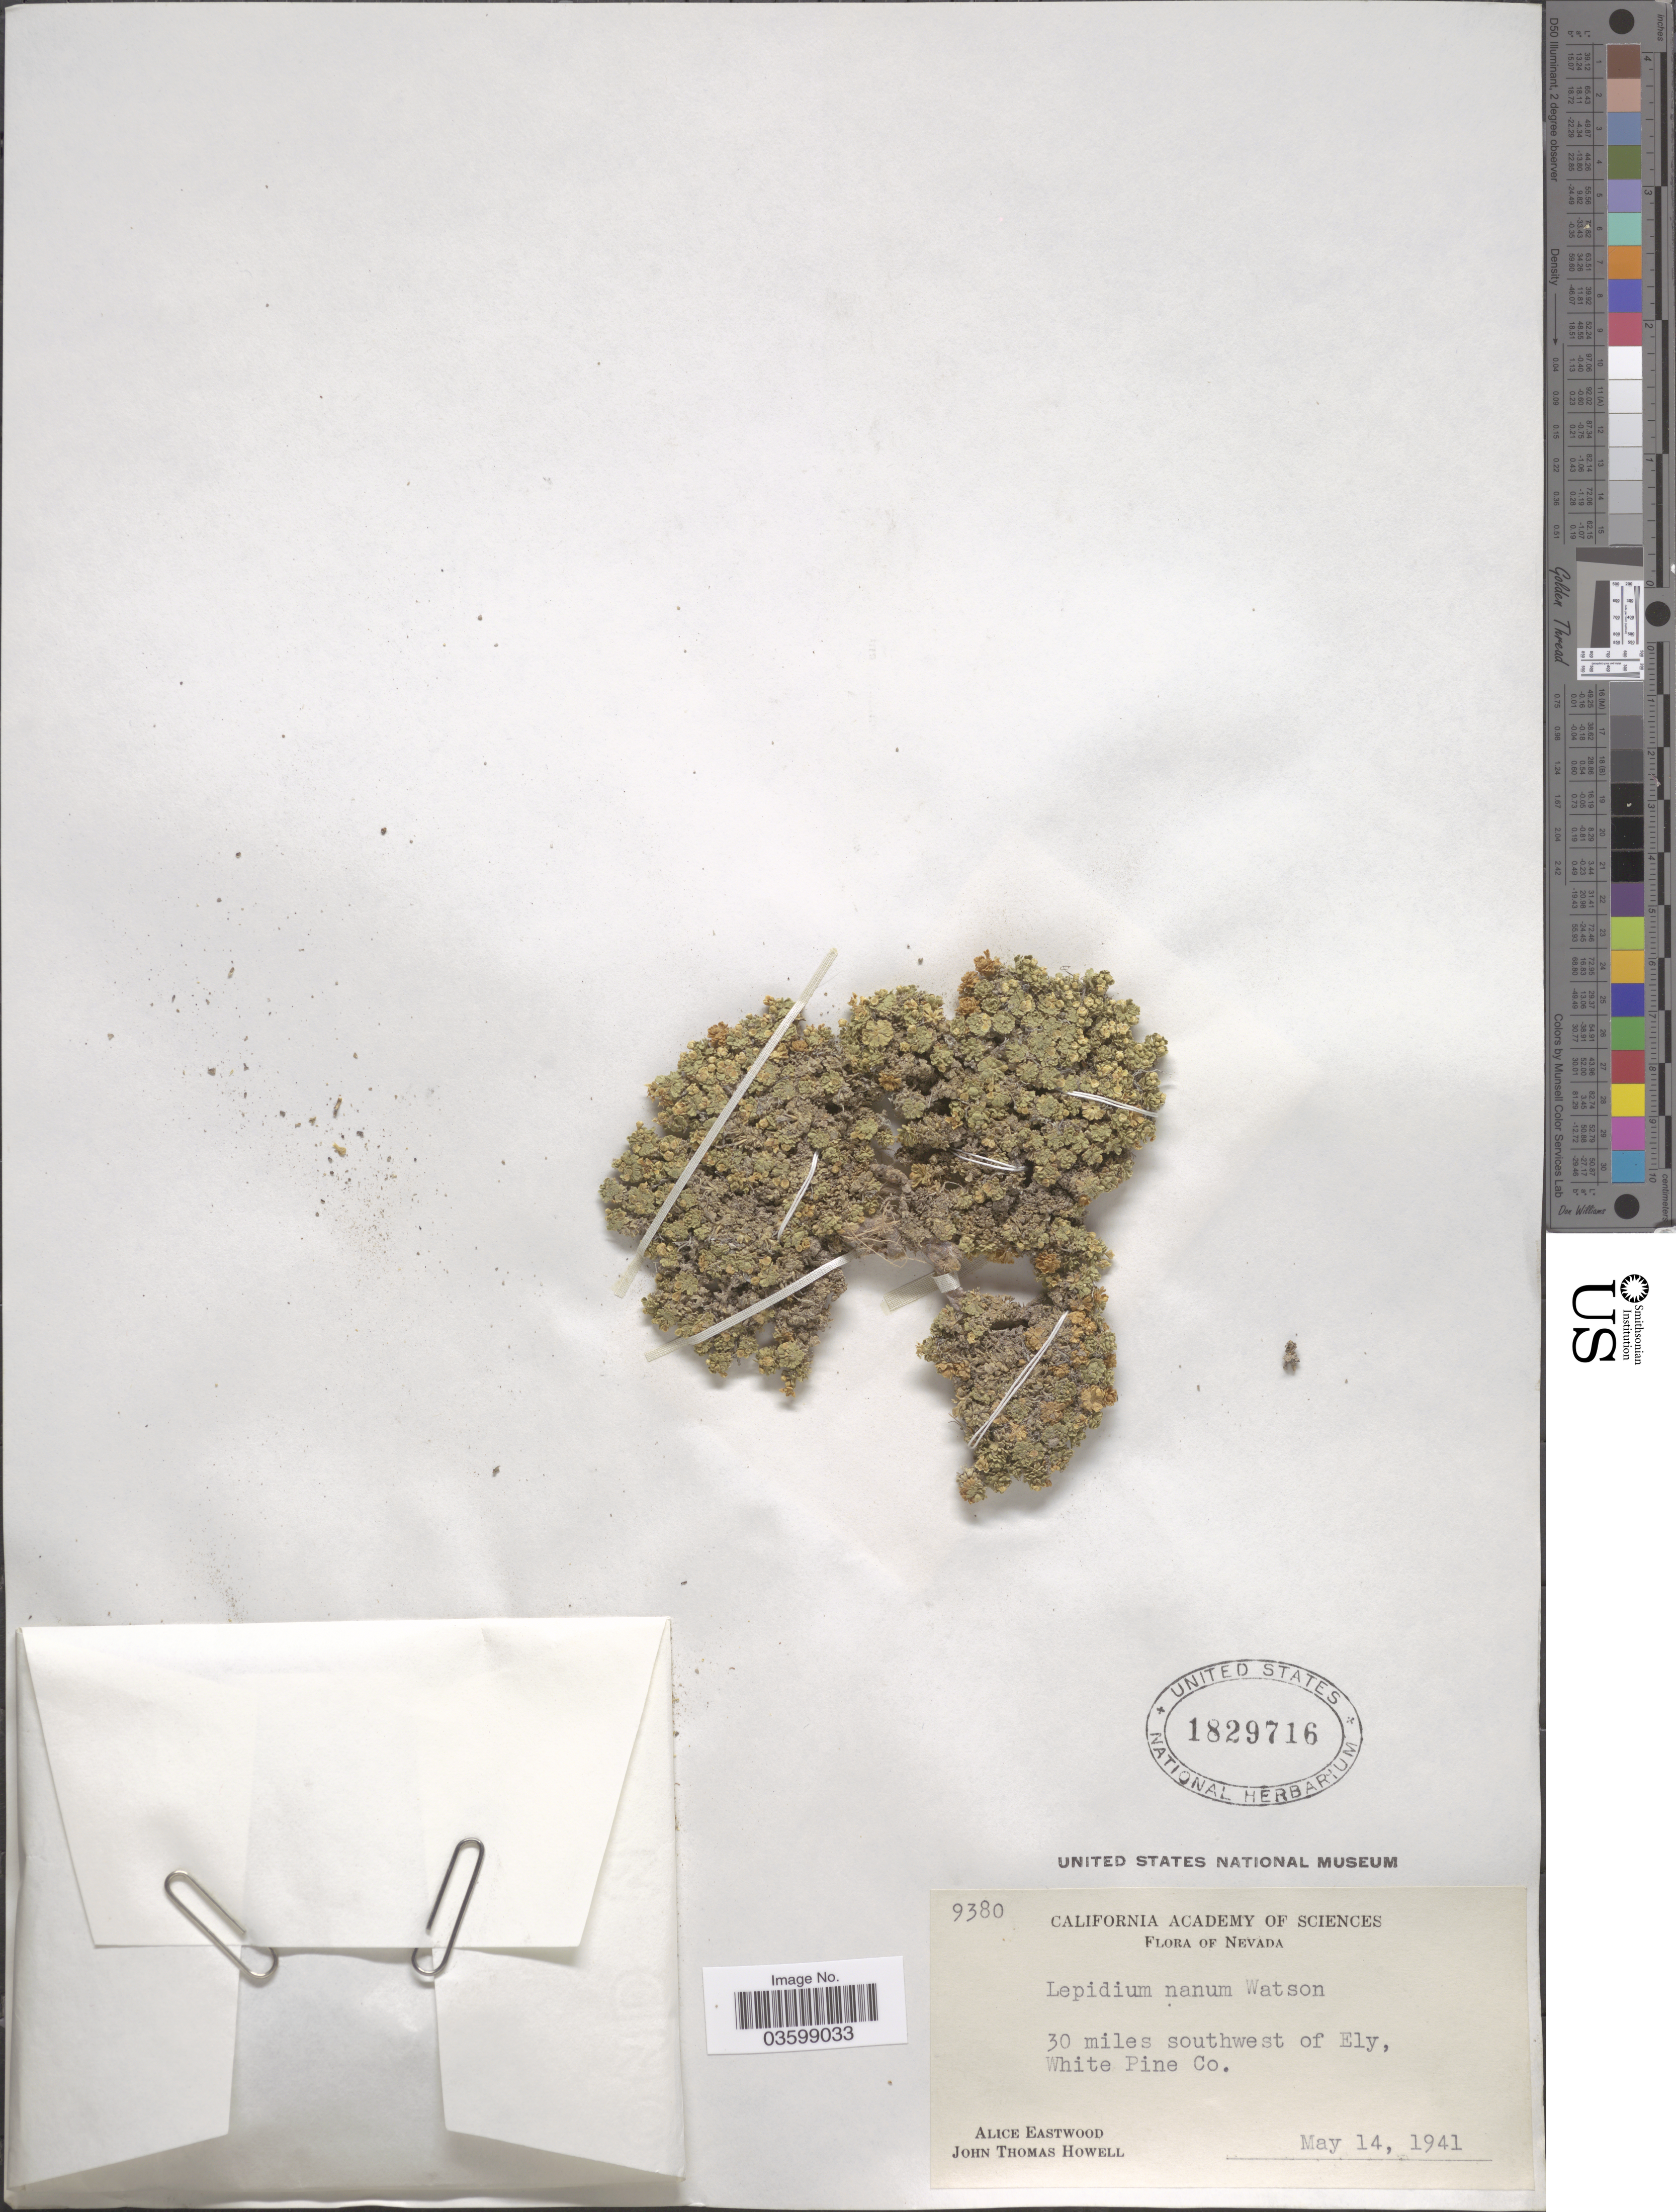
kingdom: Plantae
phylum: Tracheophyta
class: Magnoliopsida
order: Brassicales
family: Brassicaceae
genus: Lepidium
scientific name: Lepidium nanum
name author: S. Watson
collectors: A. Eastwood & J. T. Howell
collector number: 9380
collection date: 1941-05-14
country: United States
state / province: Nevada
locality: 30 miles southwest of Ely, White Pine Co.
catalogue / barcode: US 1829716